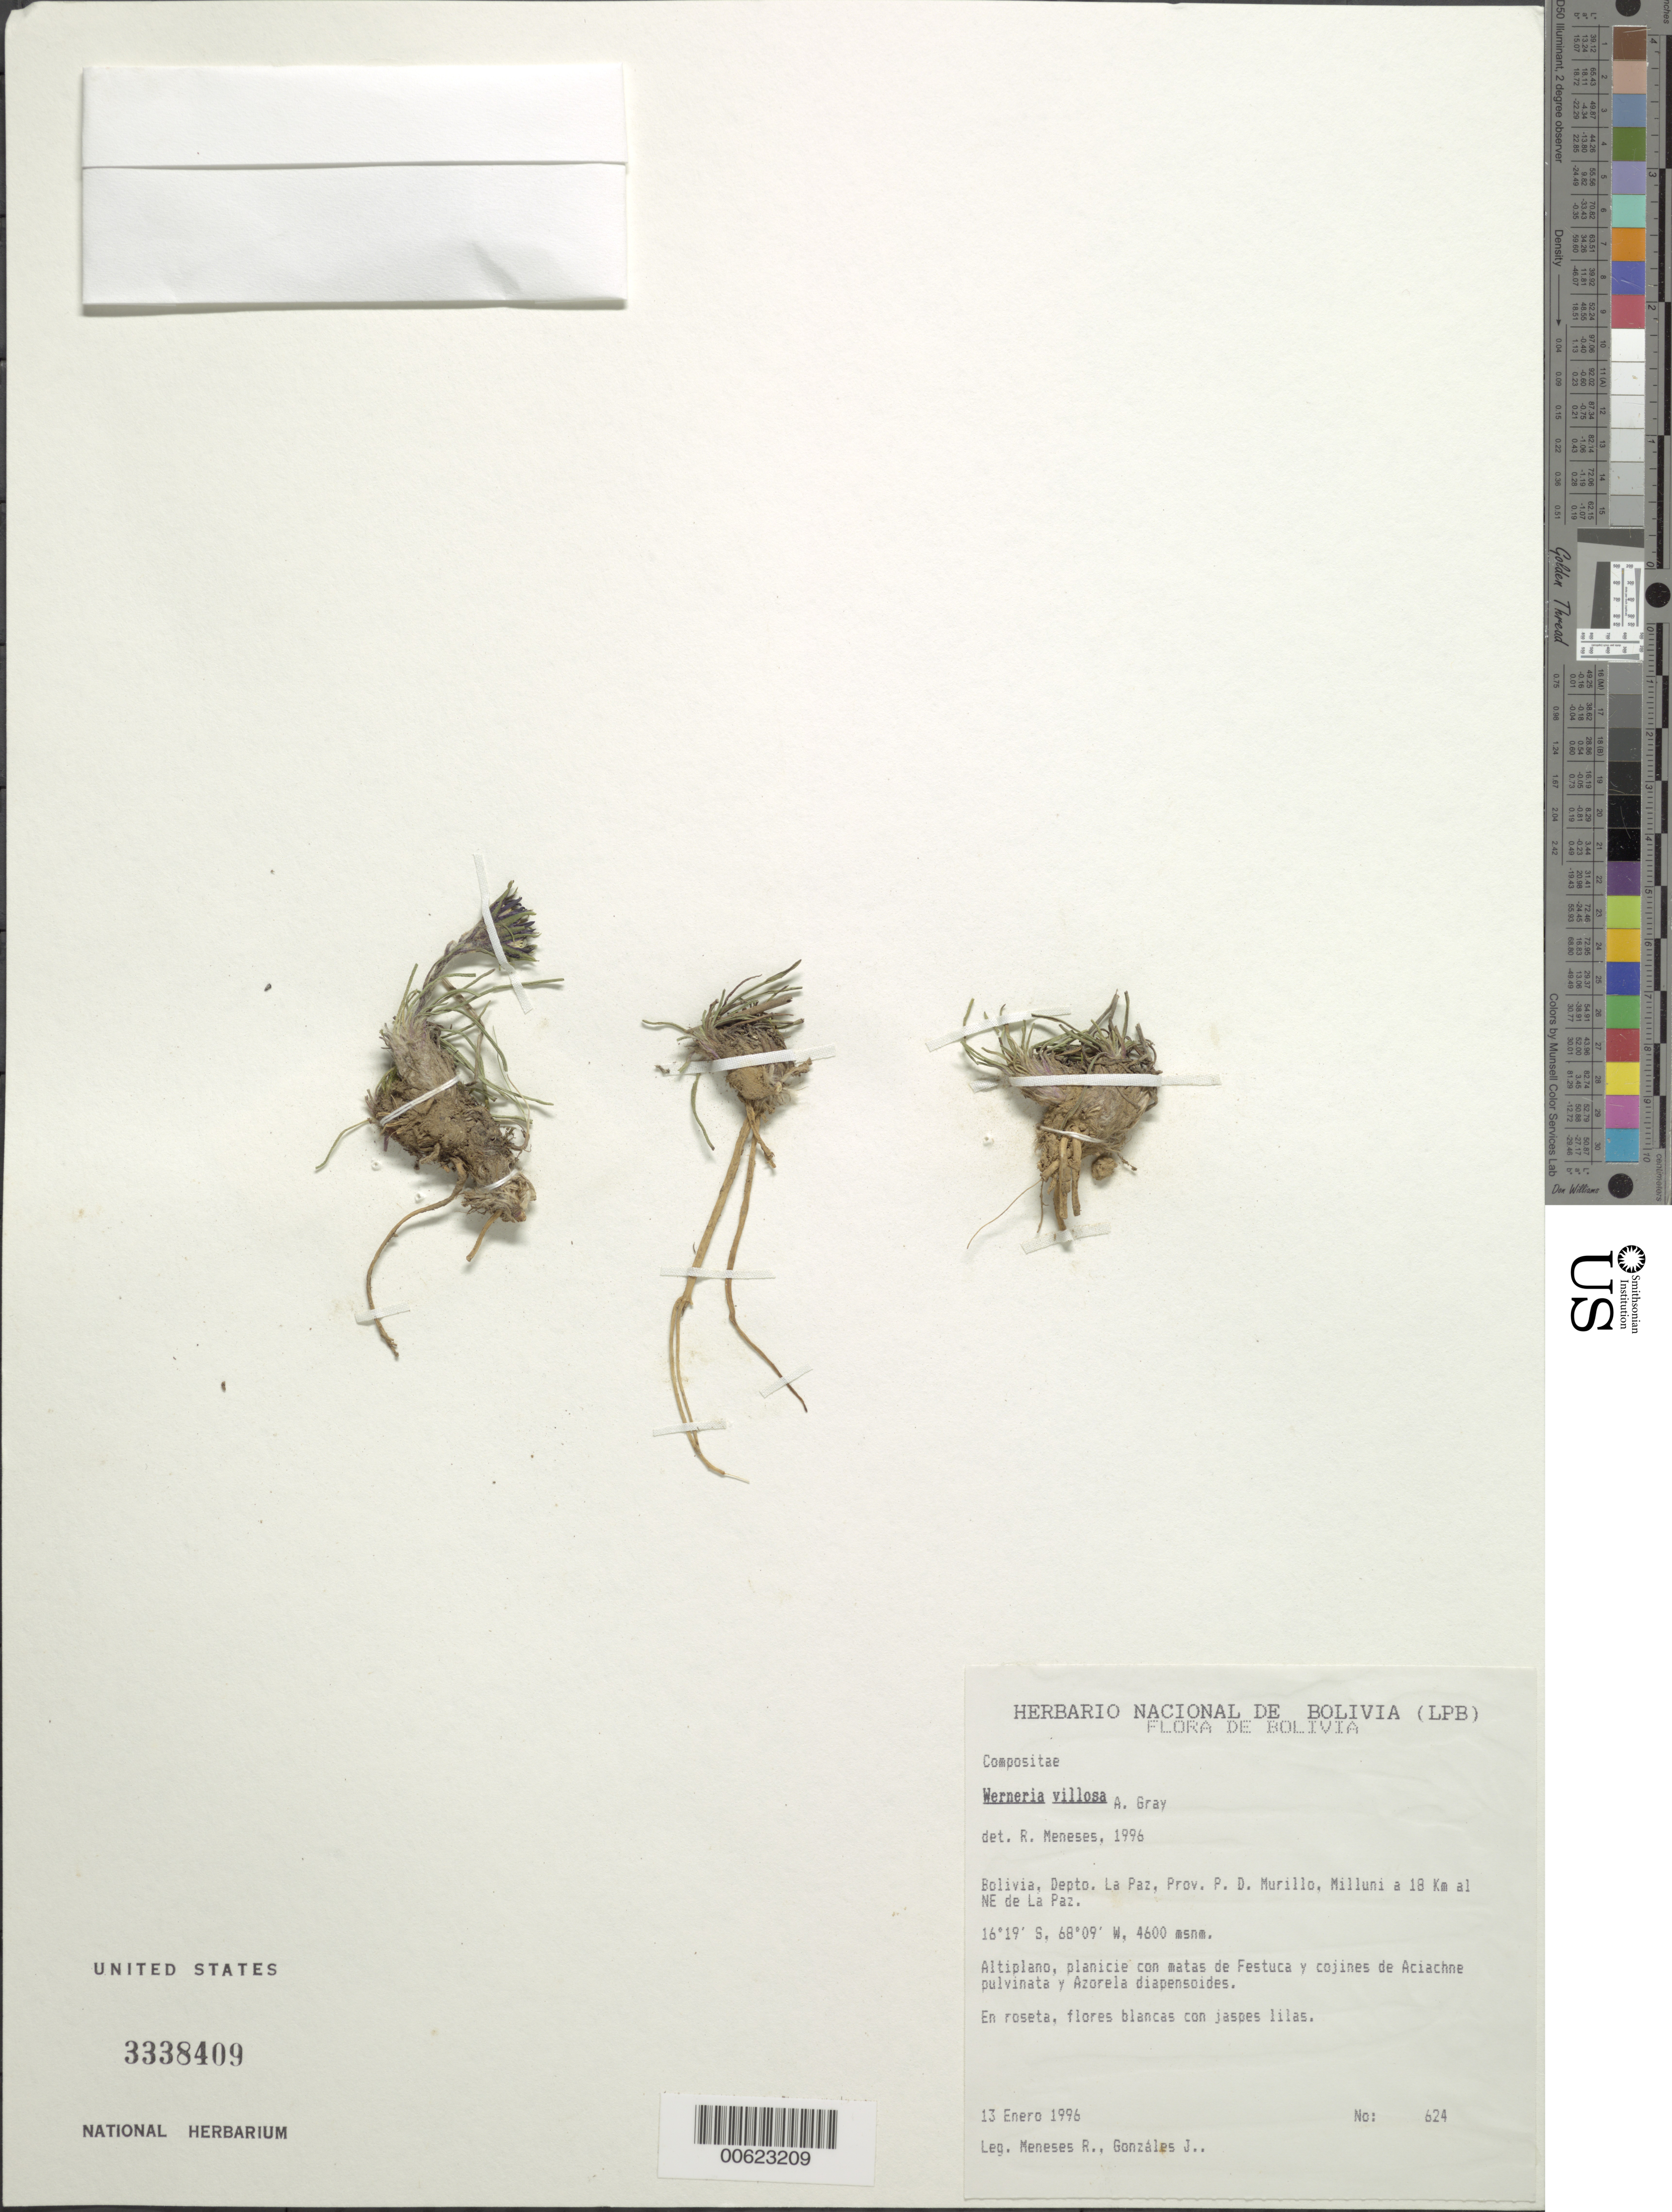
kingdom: Plantae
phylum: Tracheophyta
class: Magnoliopsida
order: Asterales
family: Asteraceae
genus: Werneria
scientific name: Werneria villosa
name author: A. Gray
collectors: R. I. Meneses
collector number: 624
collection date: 1996-01-13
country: Bolivia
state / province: La Paz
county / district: Murillo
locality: Prov. P.D. Murillo, Milluni a 18 km NE de La Paz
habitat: Altiplano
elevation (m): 4600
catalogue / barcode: US 3338409